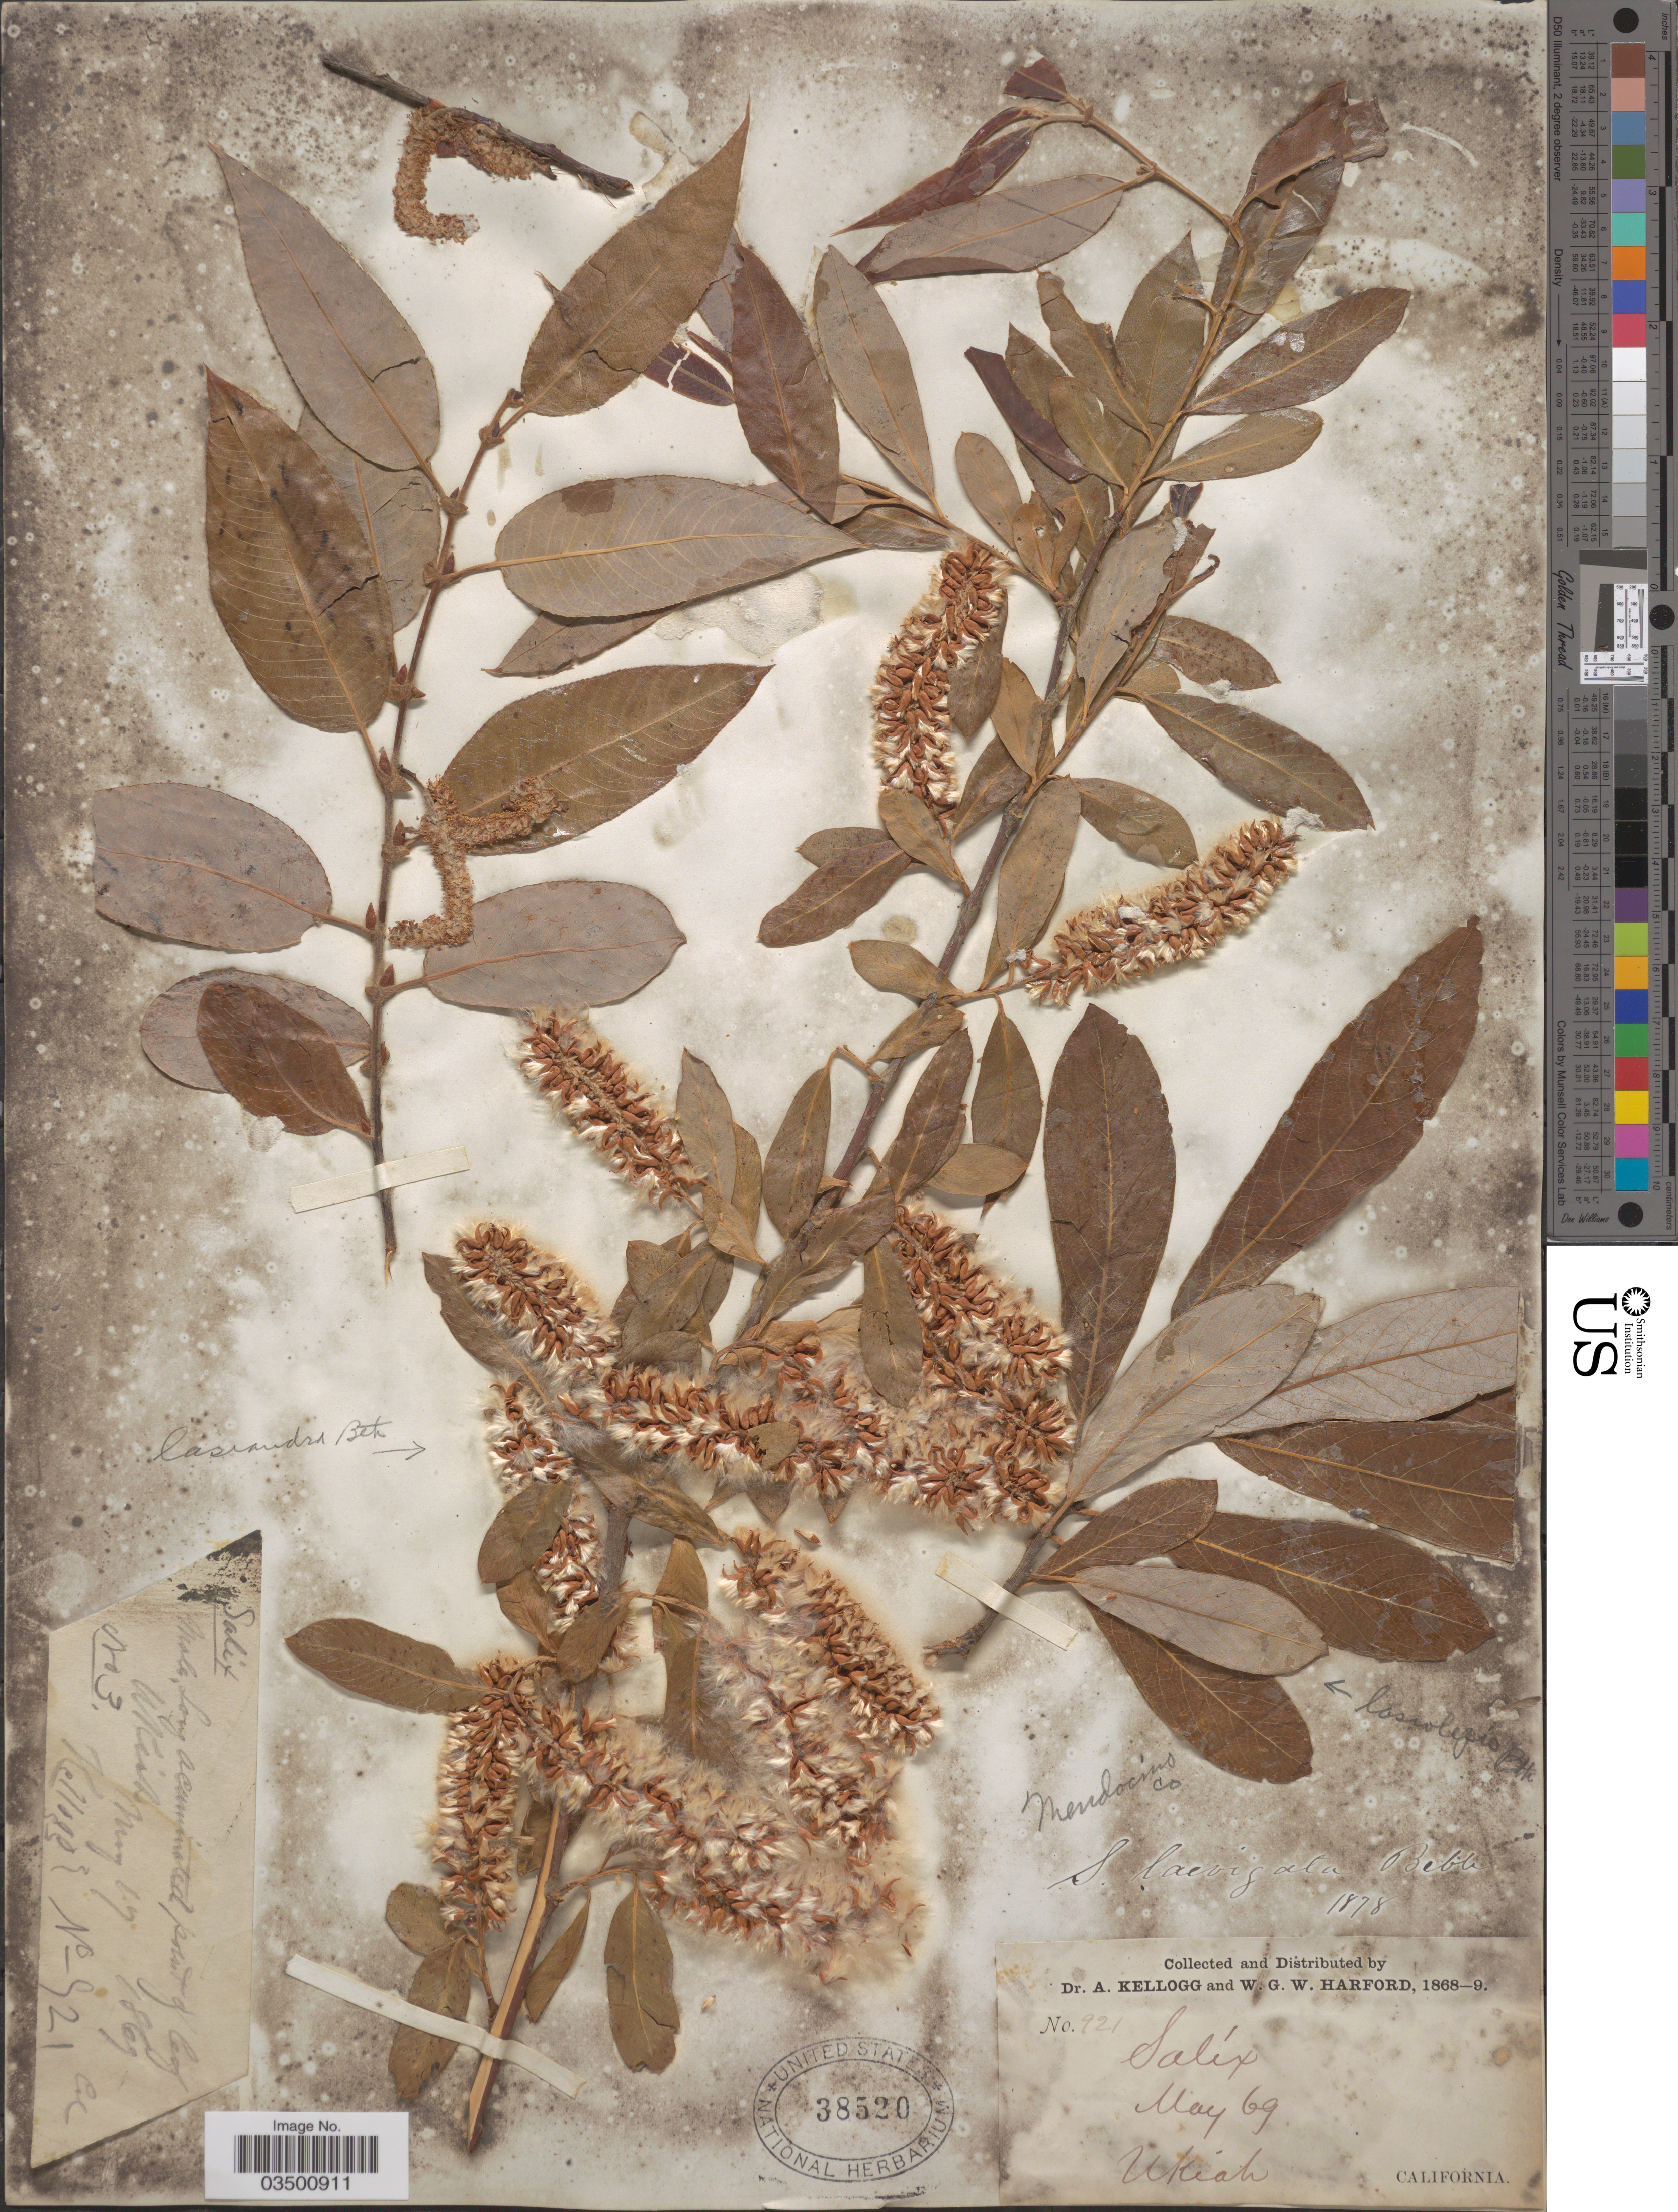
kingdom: Plantae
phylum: Tracheophyta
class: Magnoliopsida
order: Malpighiales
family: Salicaceae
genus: Salix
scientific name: Salix laevigata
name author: Bebb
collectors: A. Kellogg & W. G. W. Harford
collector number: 3/ 921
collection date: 1869-05-17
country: United States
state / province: California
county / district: Mendocino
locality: Ukiah. Mendocino Co.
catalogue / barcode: US 38520